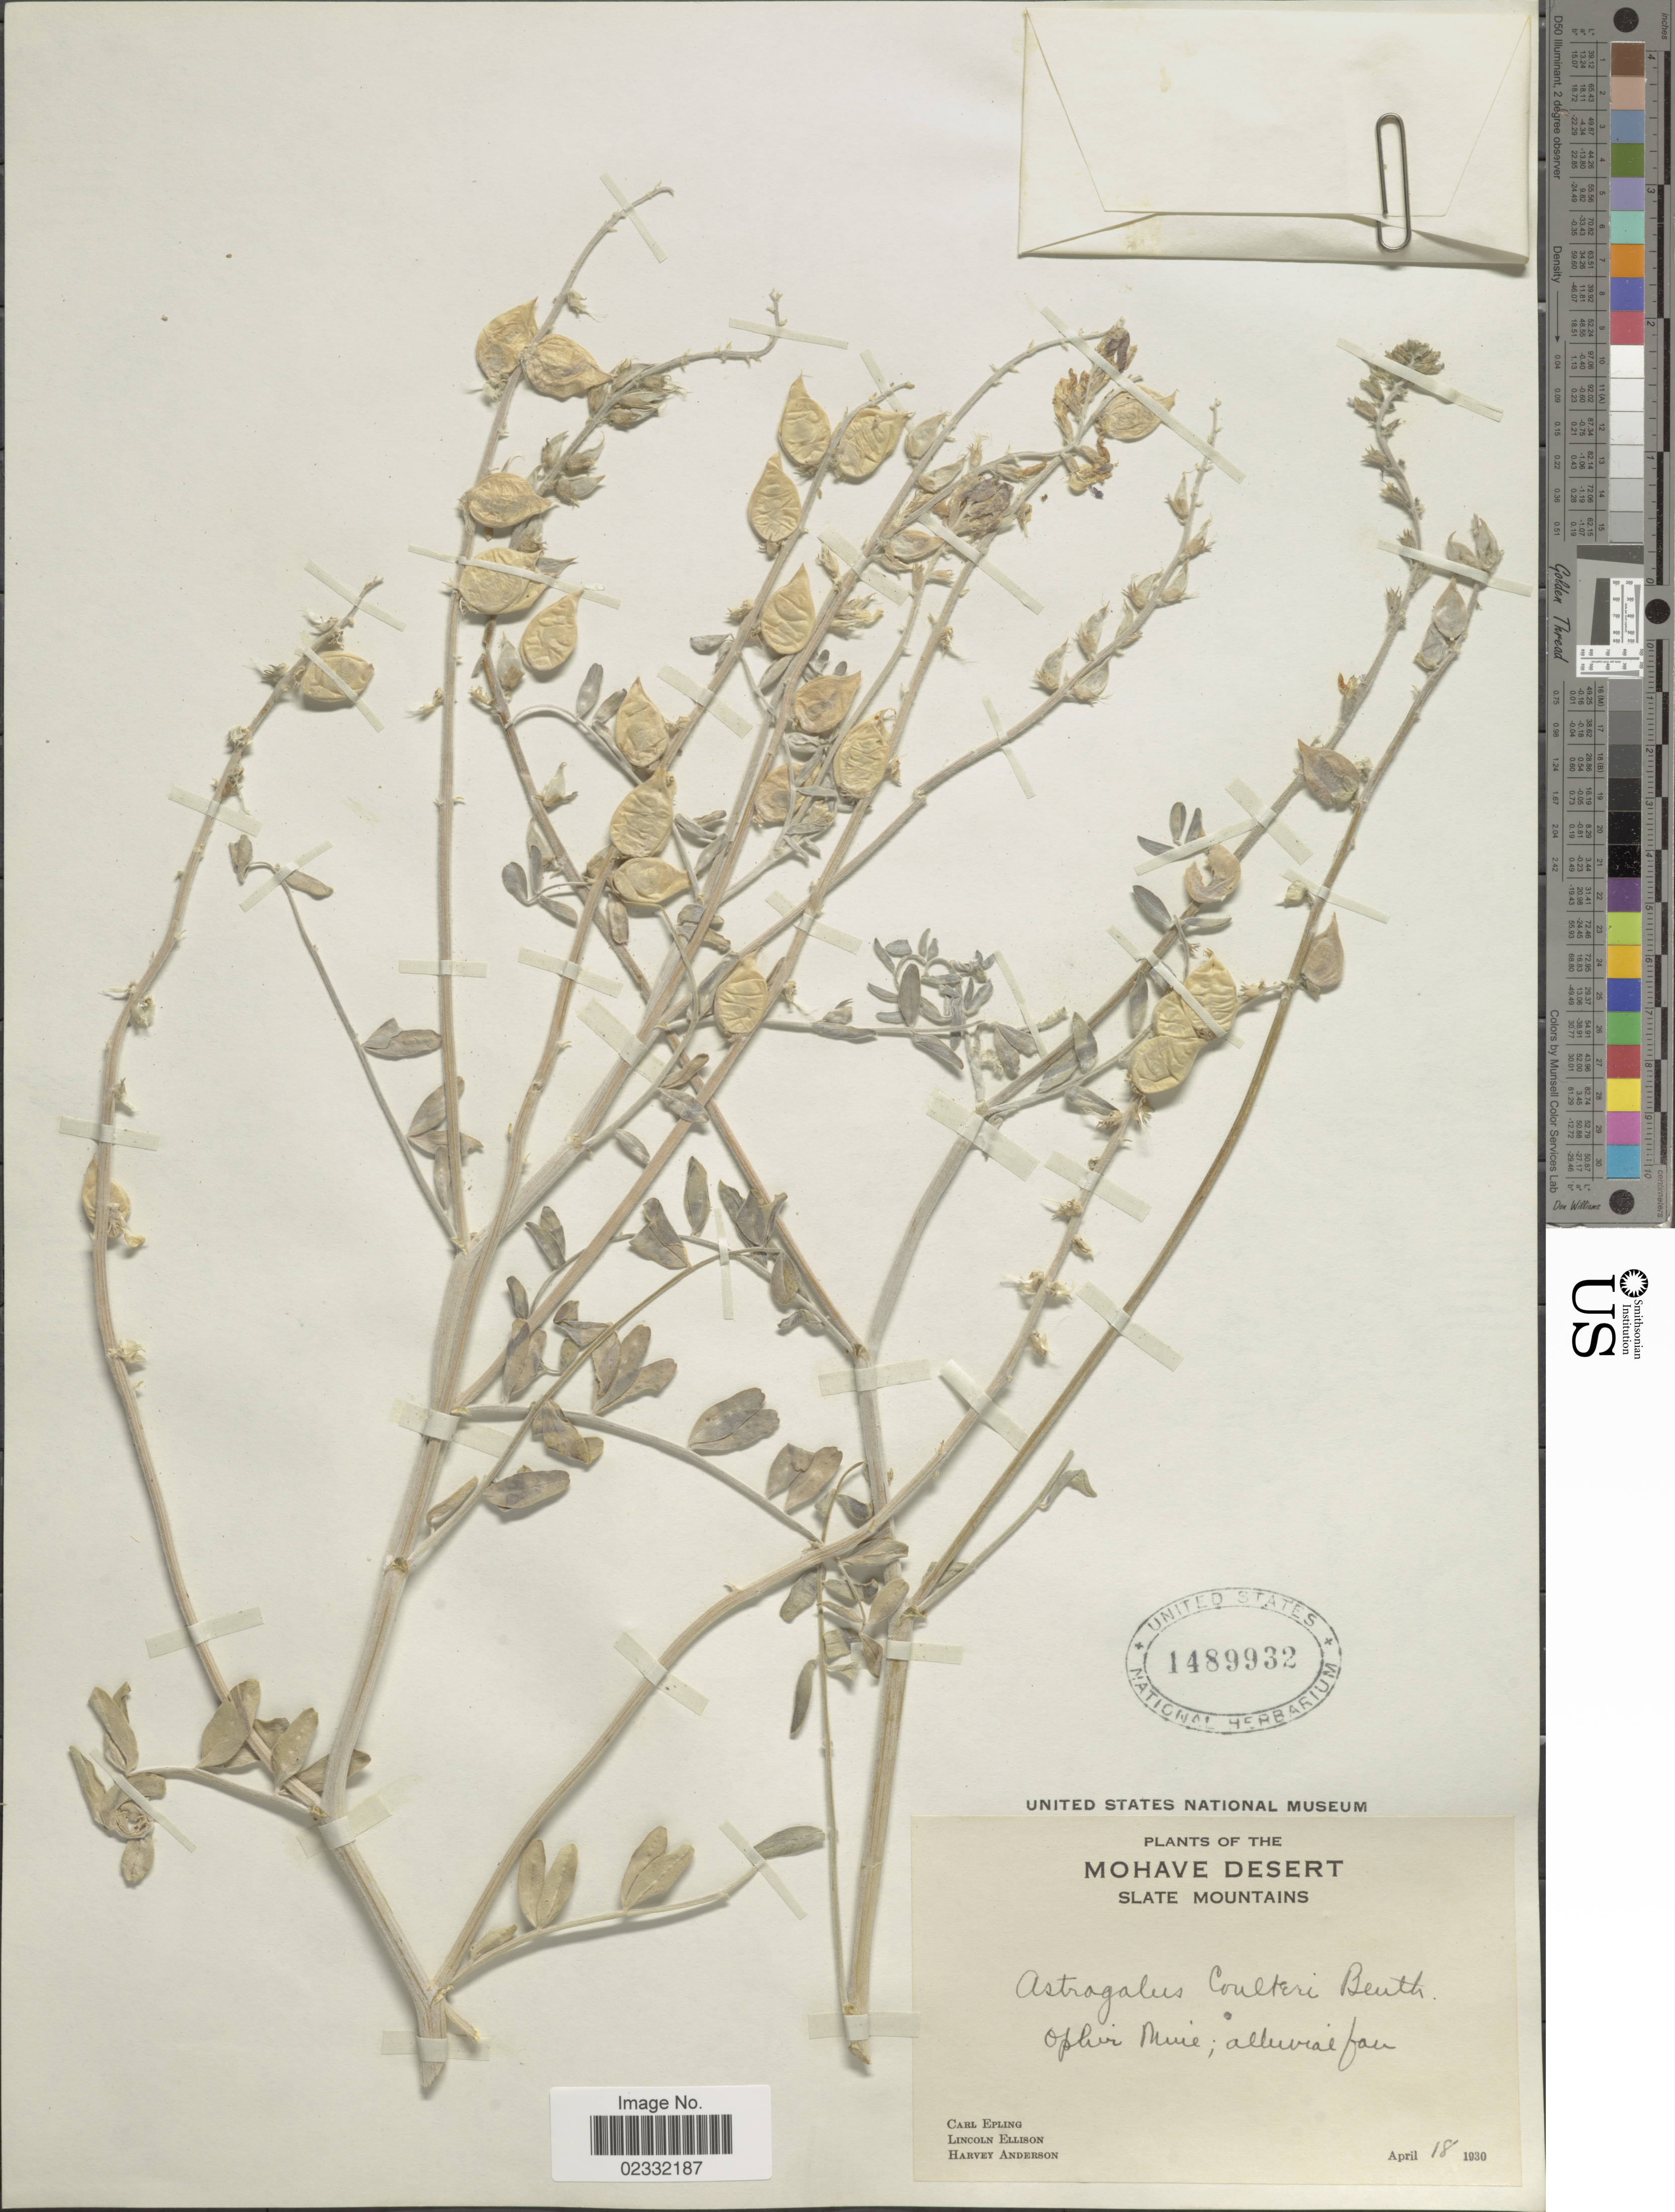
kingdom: Plantae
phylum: Tracheophyta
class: Magnoliopsida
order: Fabales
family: Fabaceae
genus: Astragalus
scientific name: Astragalus lentiginosus var. coulteri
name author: M.E. Jones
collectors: C. C. Epling, L. Ellison & H. Anderson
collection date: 1930-04-18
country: United States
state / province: California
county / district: Kern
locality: Mohave Desert, Slate Mountains, Ophir Mine; alluvial fan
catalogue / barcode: US 1489932